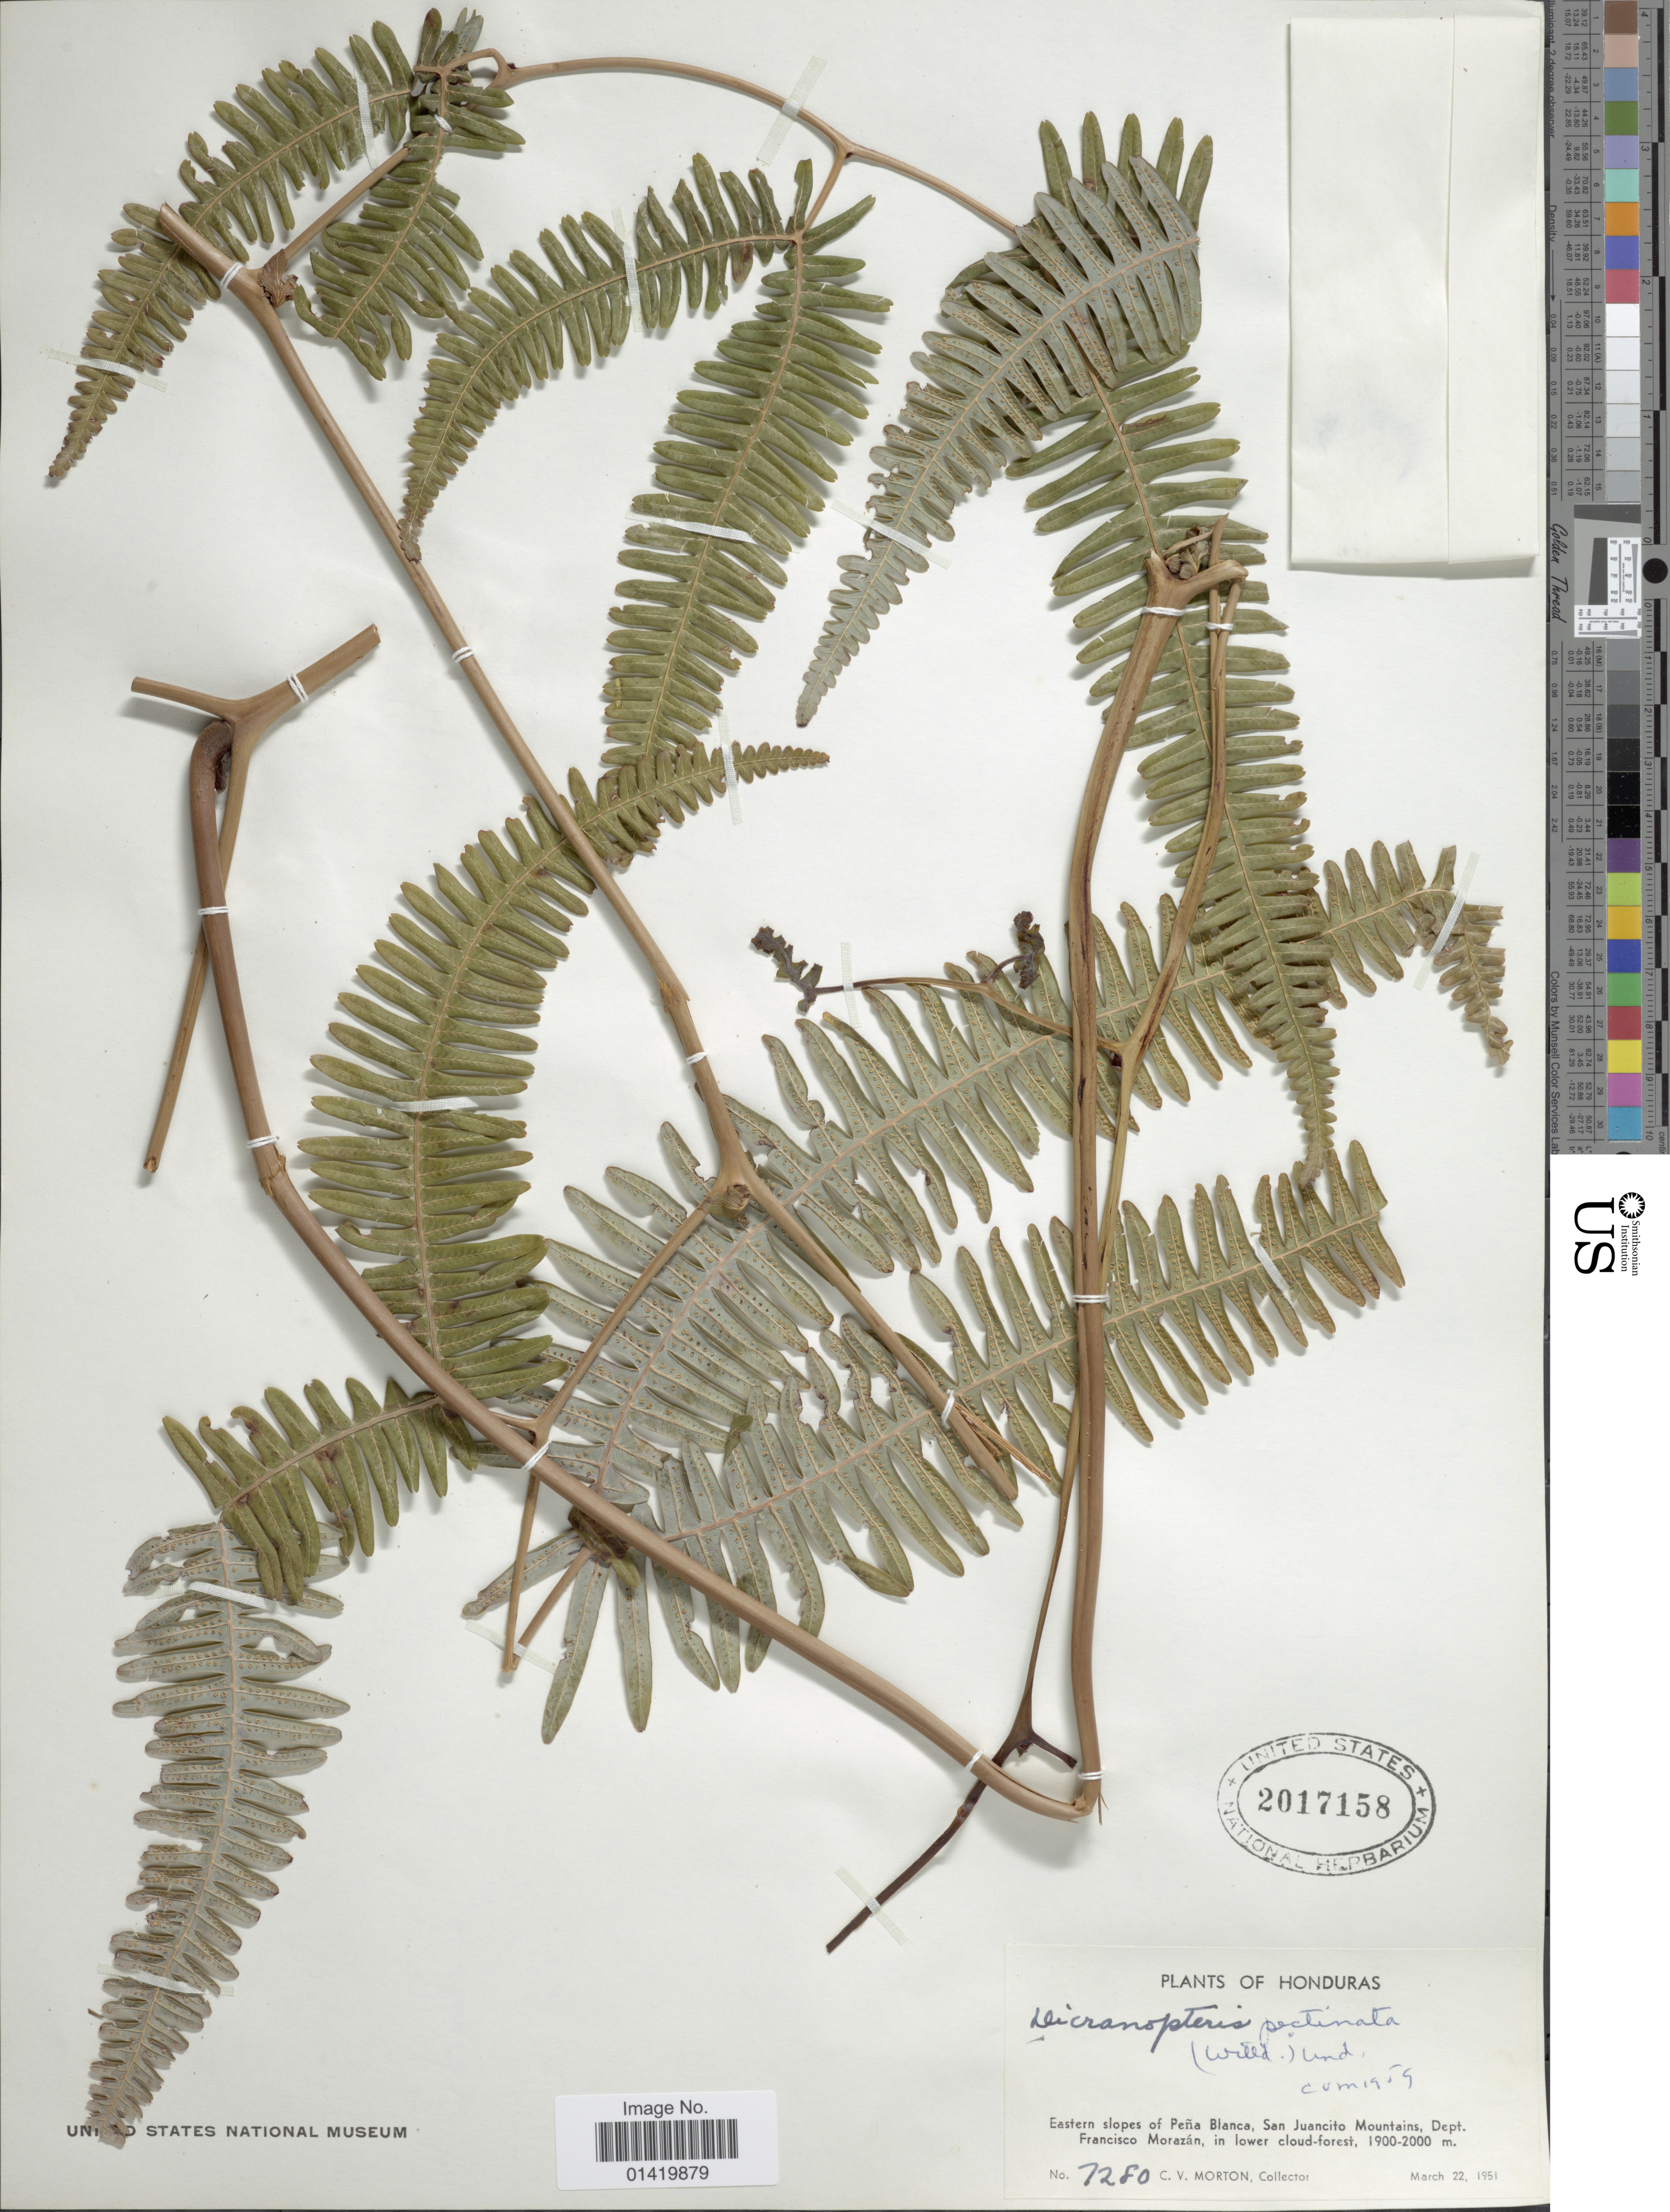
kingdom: Plantae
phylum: Tracheophyta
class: Polypodiopsida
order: Gleicheniales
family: Gleicheniaceae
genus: Gleichenella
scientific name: Gleichenella pectinata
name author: (Willd.) Ching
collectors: C. V. Morton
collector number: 7280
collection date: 1951-03-22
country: Honduras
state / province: Fco. Morazán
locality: Eastern slopes of Peñ Blanca, San Juancito Mountains, Dept. Francisco Morazán, in lower cloud-forest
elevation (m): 1900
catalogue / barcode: US 2017158